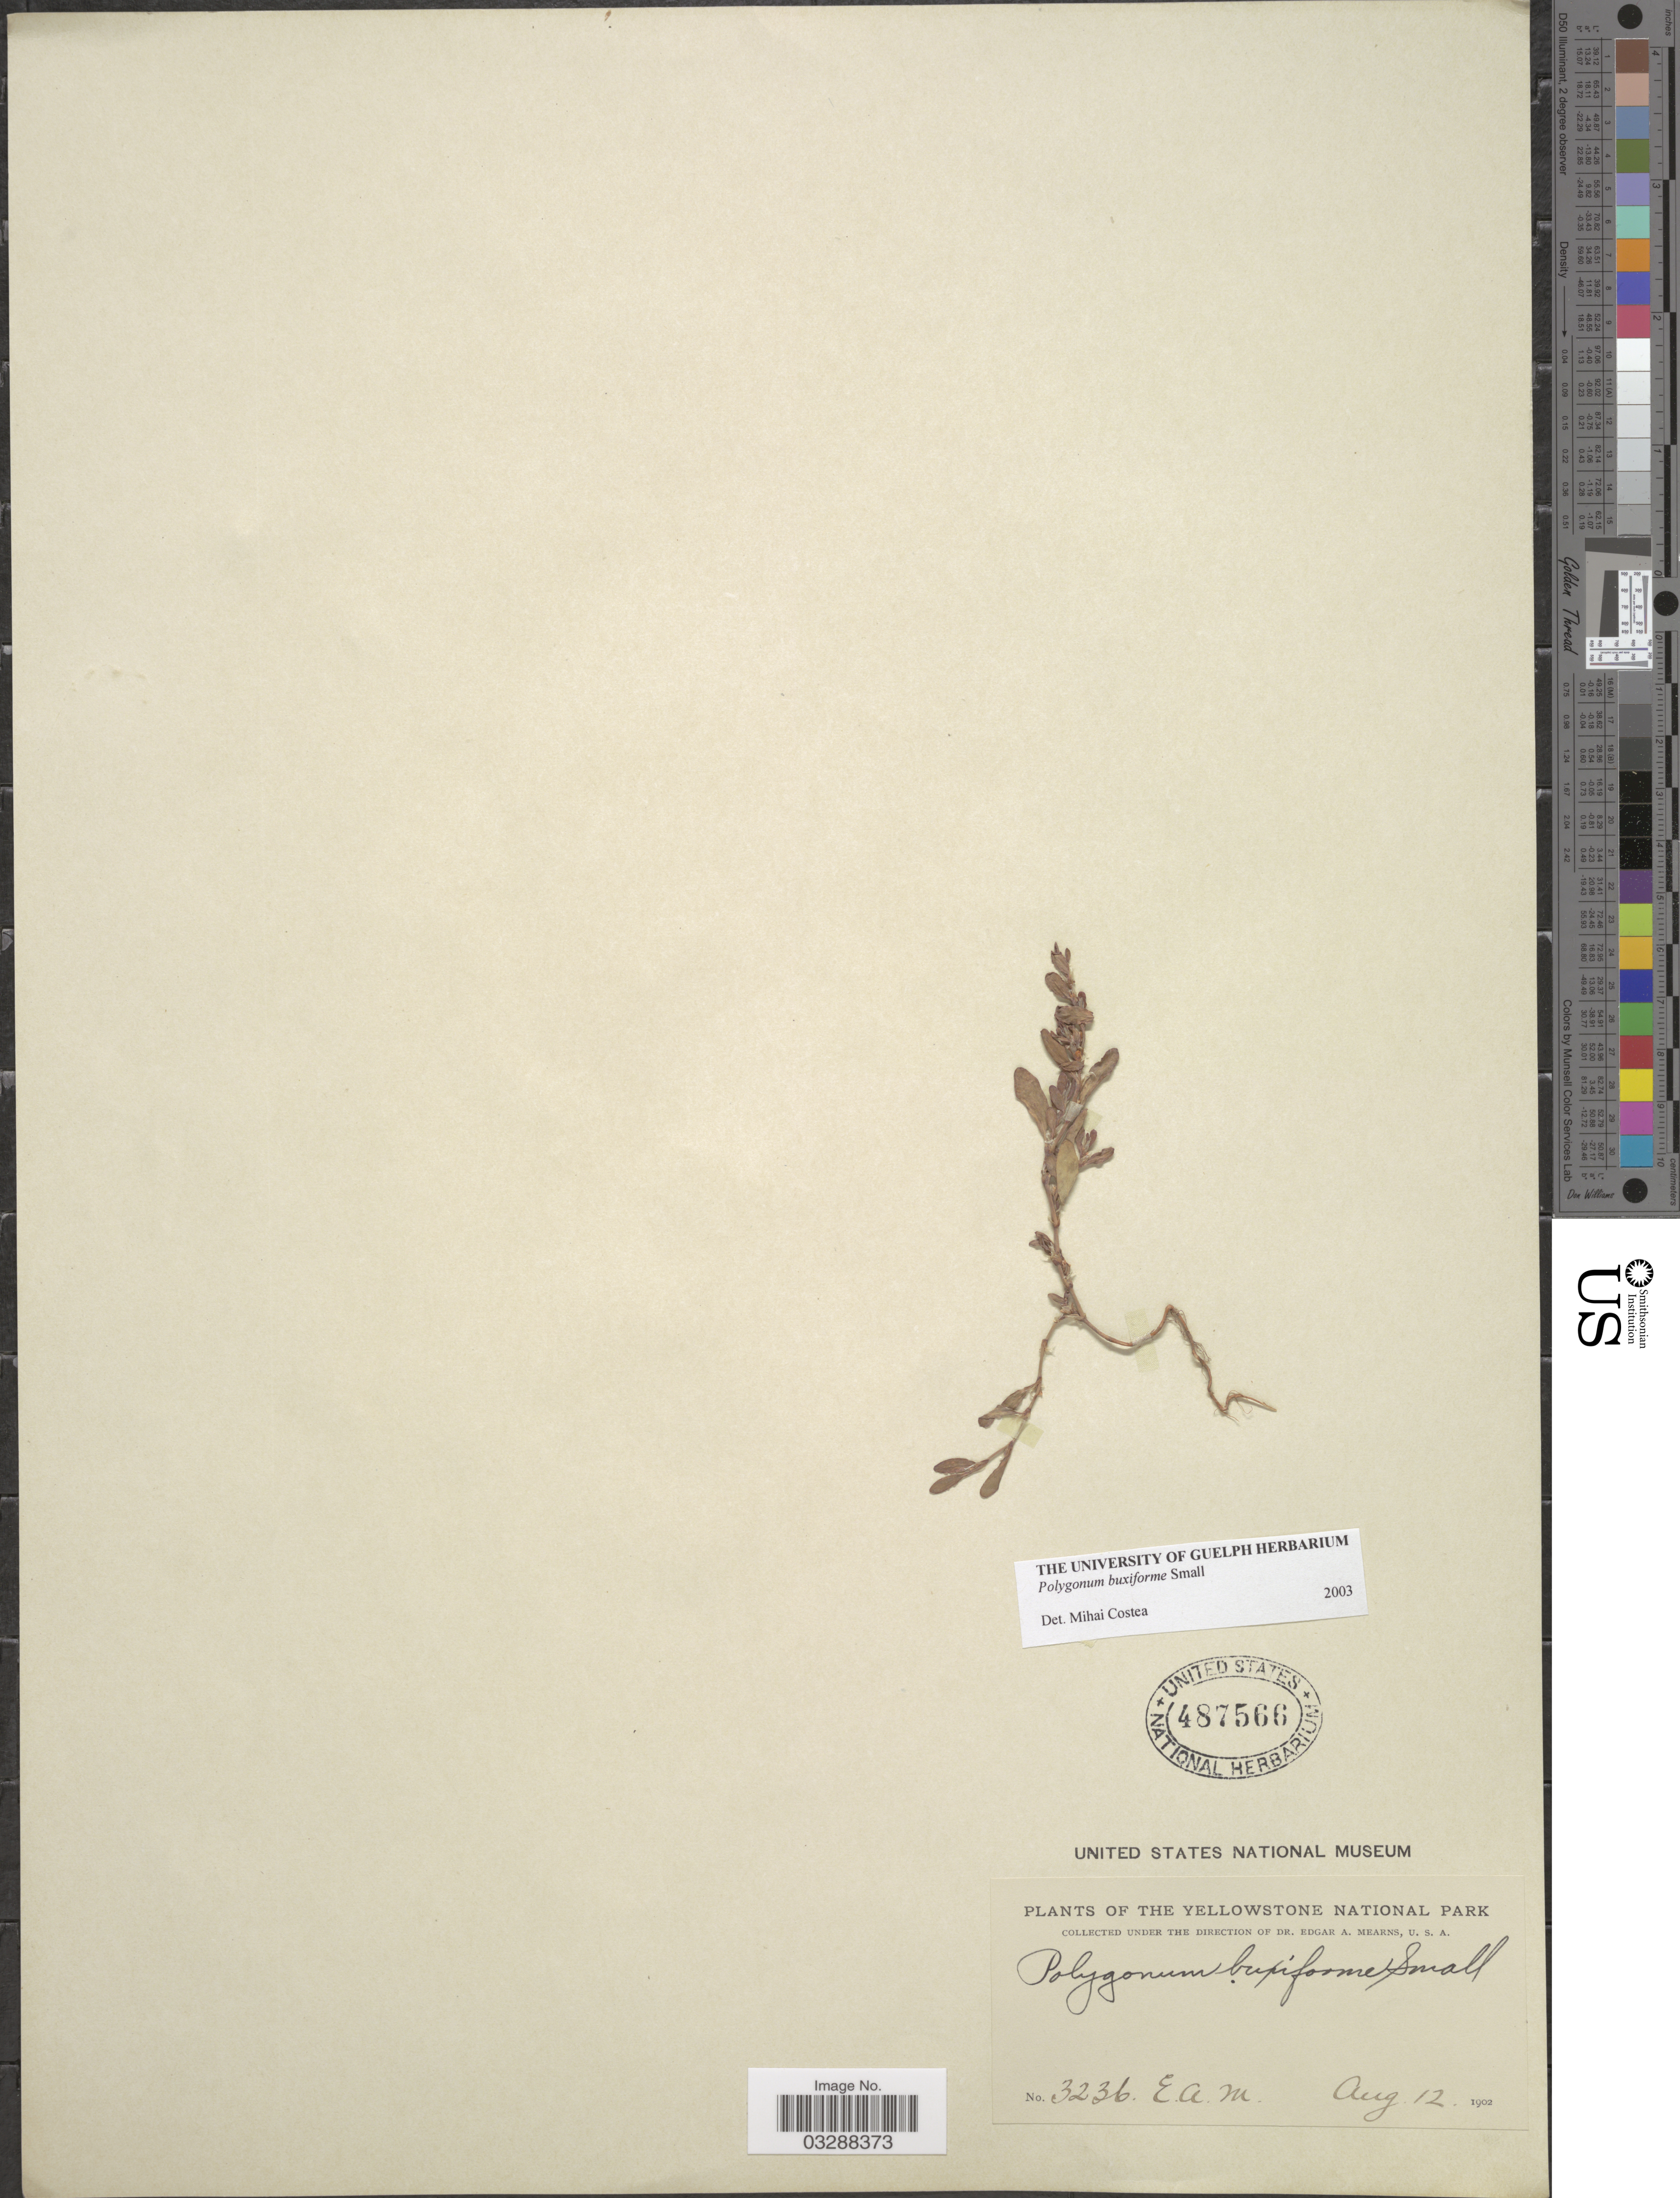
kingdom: Plantae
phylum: Tracheophyta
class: Magnoliopsida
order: Caryophyllales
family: Polygonaceae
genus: Polygonum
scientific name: Polygonum buxiforme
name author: Small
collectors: E. A. Mearns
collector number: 3236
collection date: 1902-08-12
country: United States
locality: Yellowstone National Park.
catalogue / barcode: US 487566